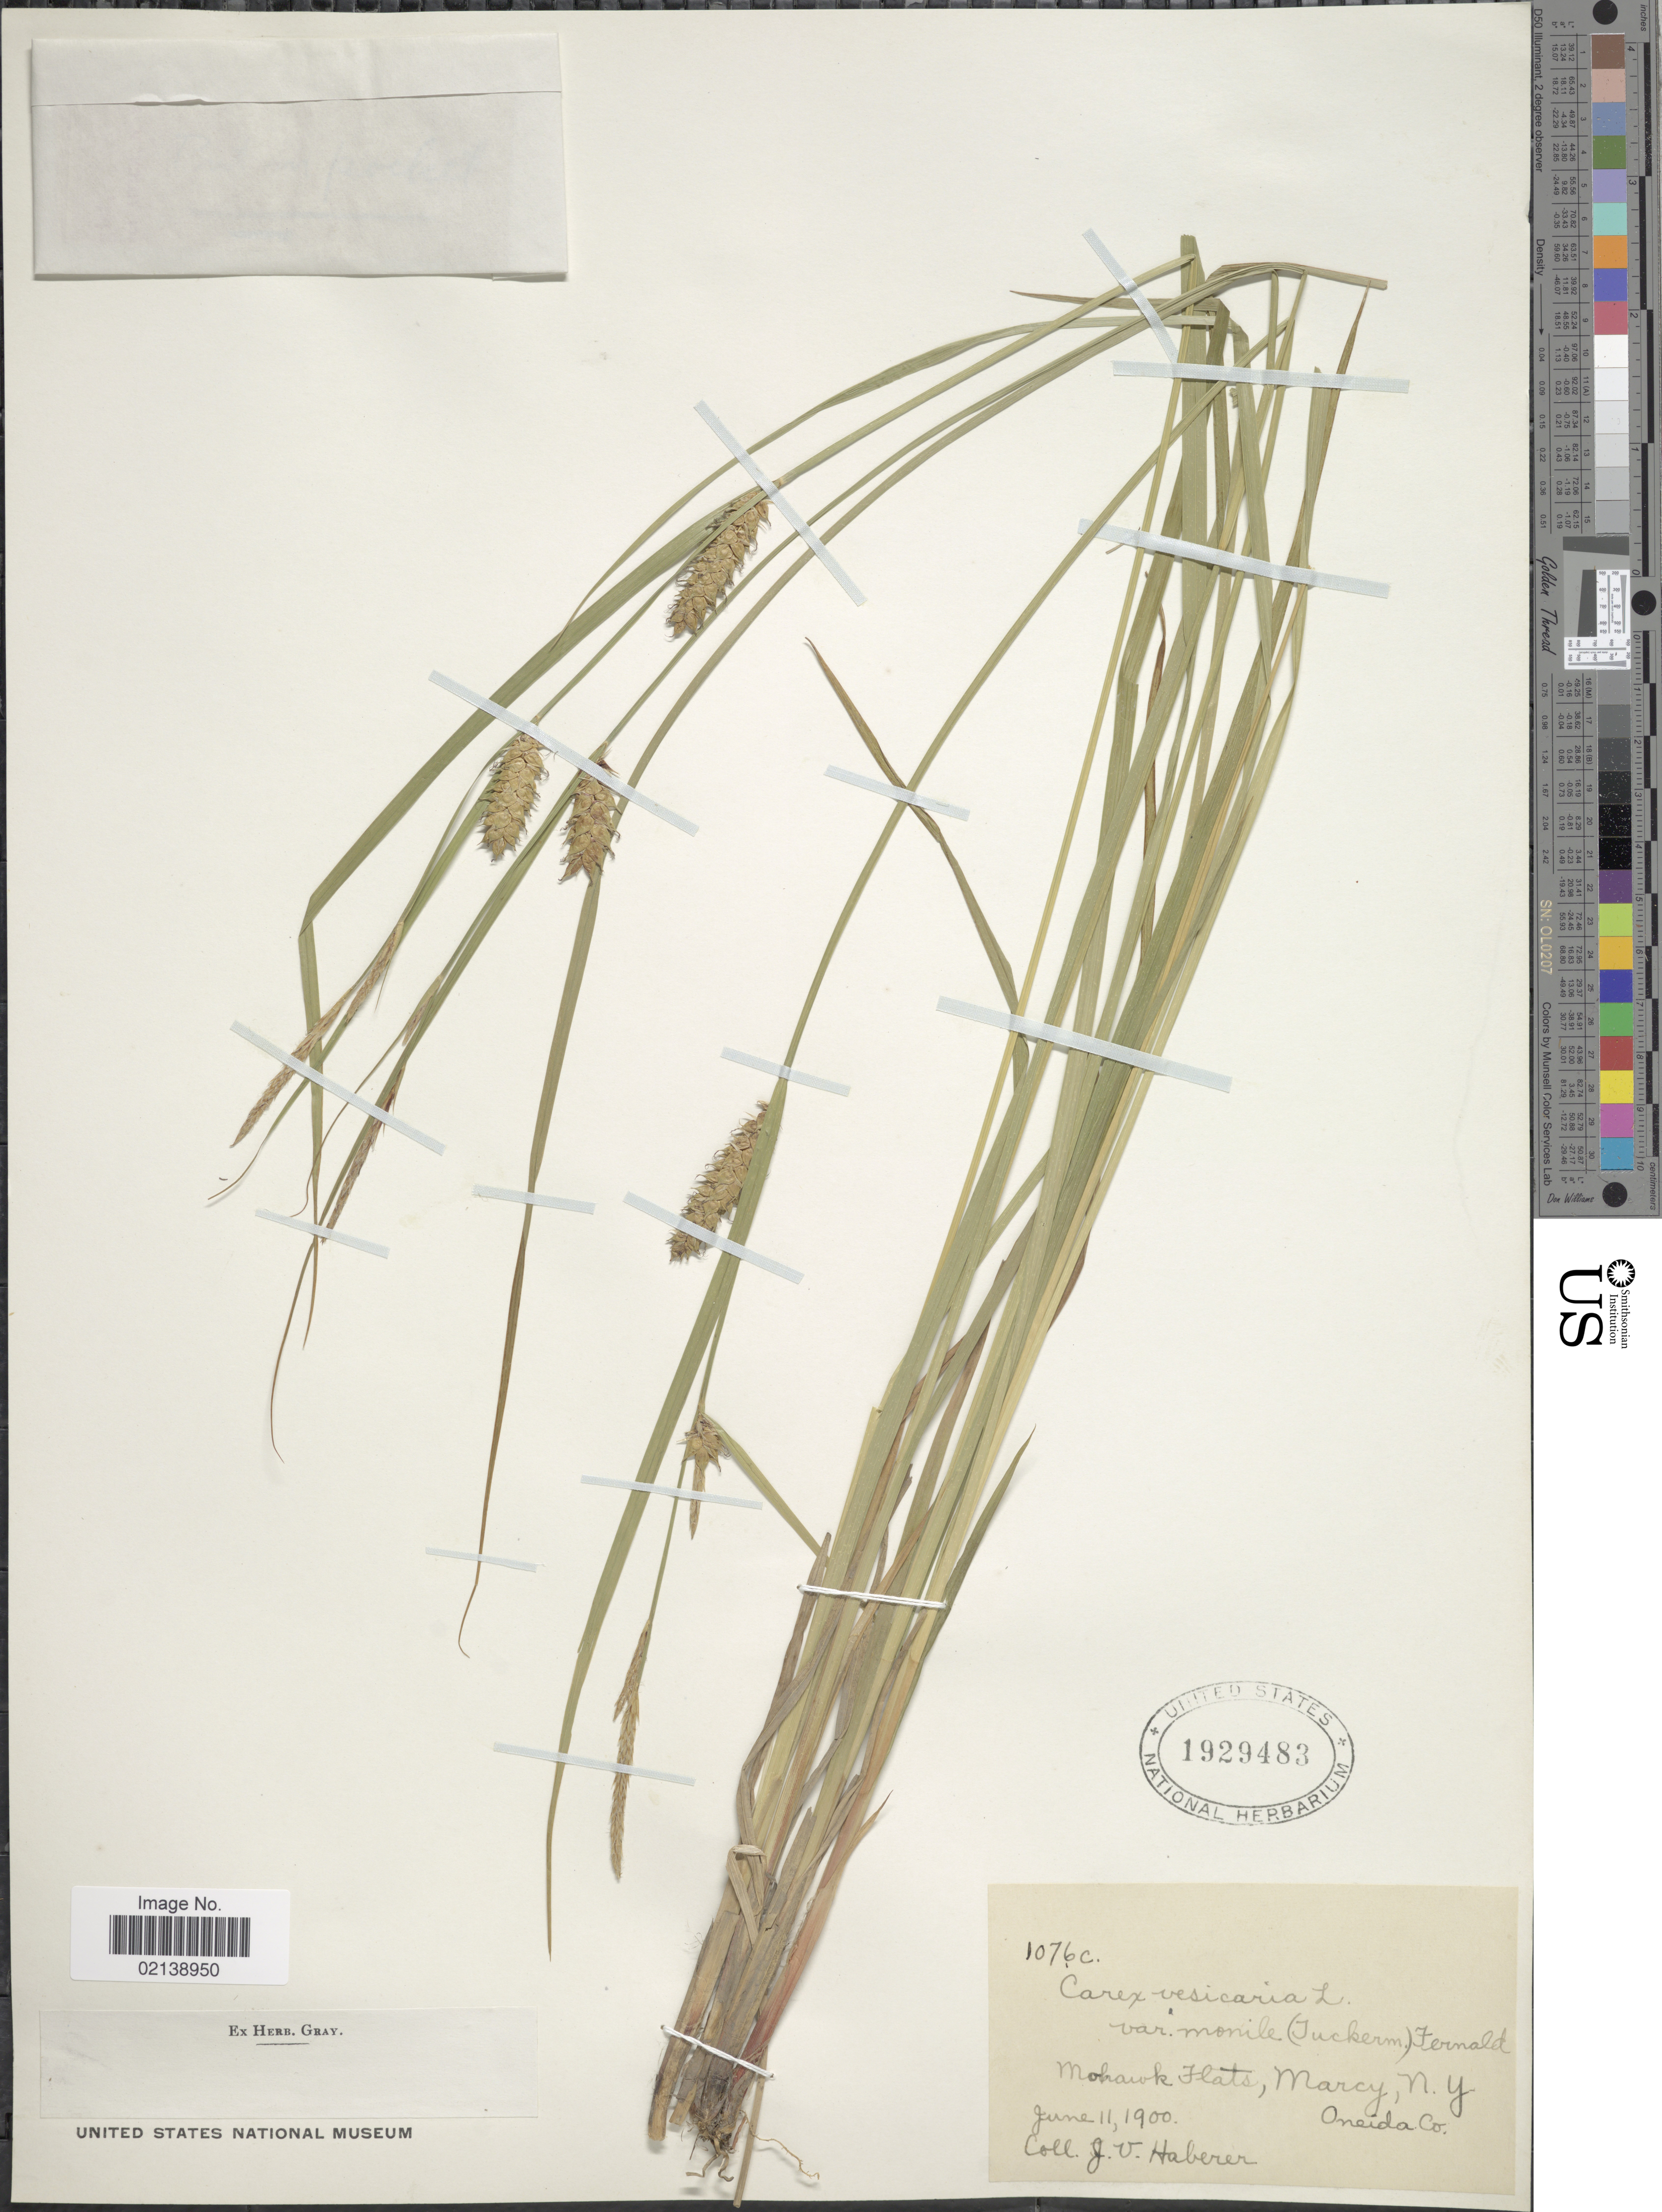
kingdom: Plantae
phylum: Tracheophyta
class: Liliopsida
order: Poales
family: Cyperaceae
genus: Carex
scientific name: Carex vesicaria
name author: L.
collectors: J. V. Haberer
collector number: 1076c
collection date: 1900-06-11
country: United States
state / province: New York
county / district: Oneida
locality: Mohawk Flats, Marcy, Oneida Co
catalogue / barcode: US 1929483